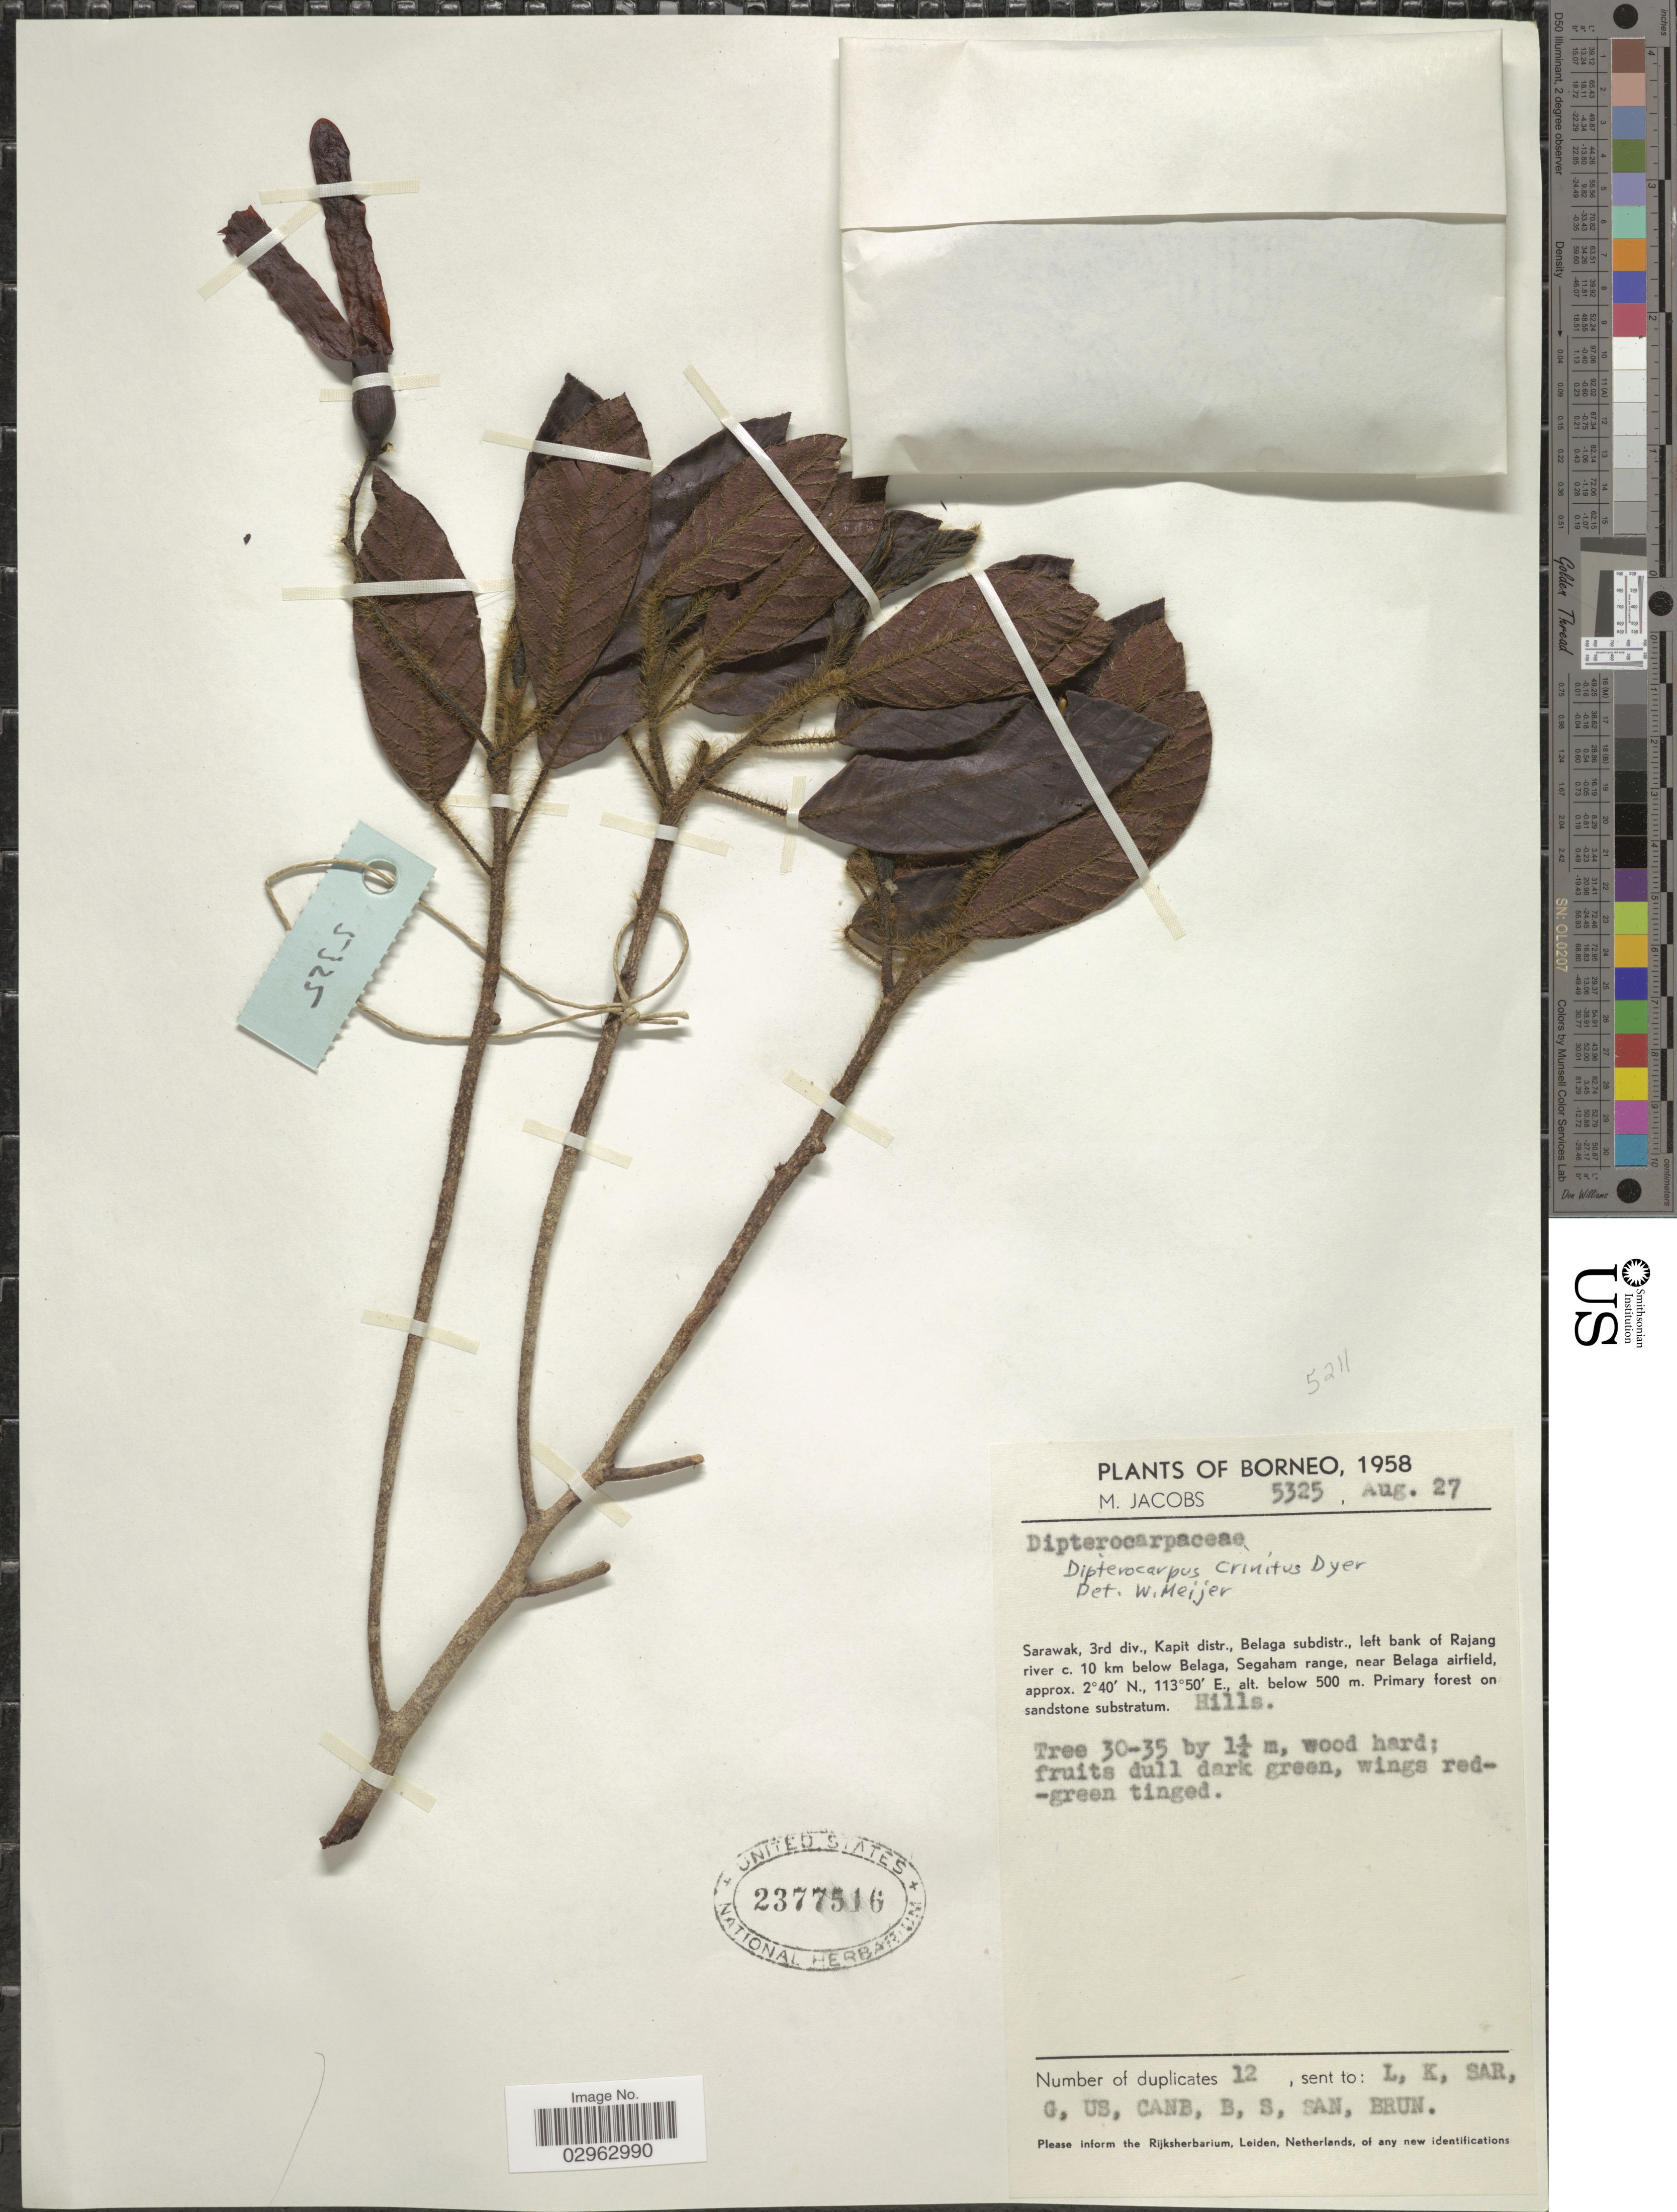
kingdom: Plantae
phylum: Tracheophyta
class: Magnoliopsida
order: Malvales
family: Dipterocarpaceae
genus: Dipterocarpus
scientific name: Dipterocarpus crinitus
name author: Dyer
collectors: M. Jacobs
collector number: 5325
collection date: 1958-08-27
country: Malaysia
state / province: Sarawak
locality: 3rd div., Kapit distr., Belaga subdistr., left bank of Rajang river c. 10 km below Belaga, Segaham range, near Belaga airfield.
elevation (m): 500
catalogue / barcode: US 2377516